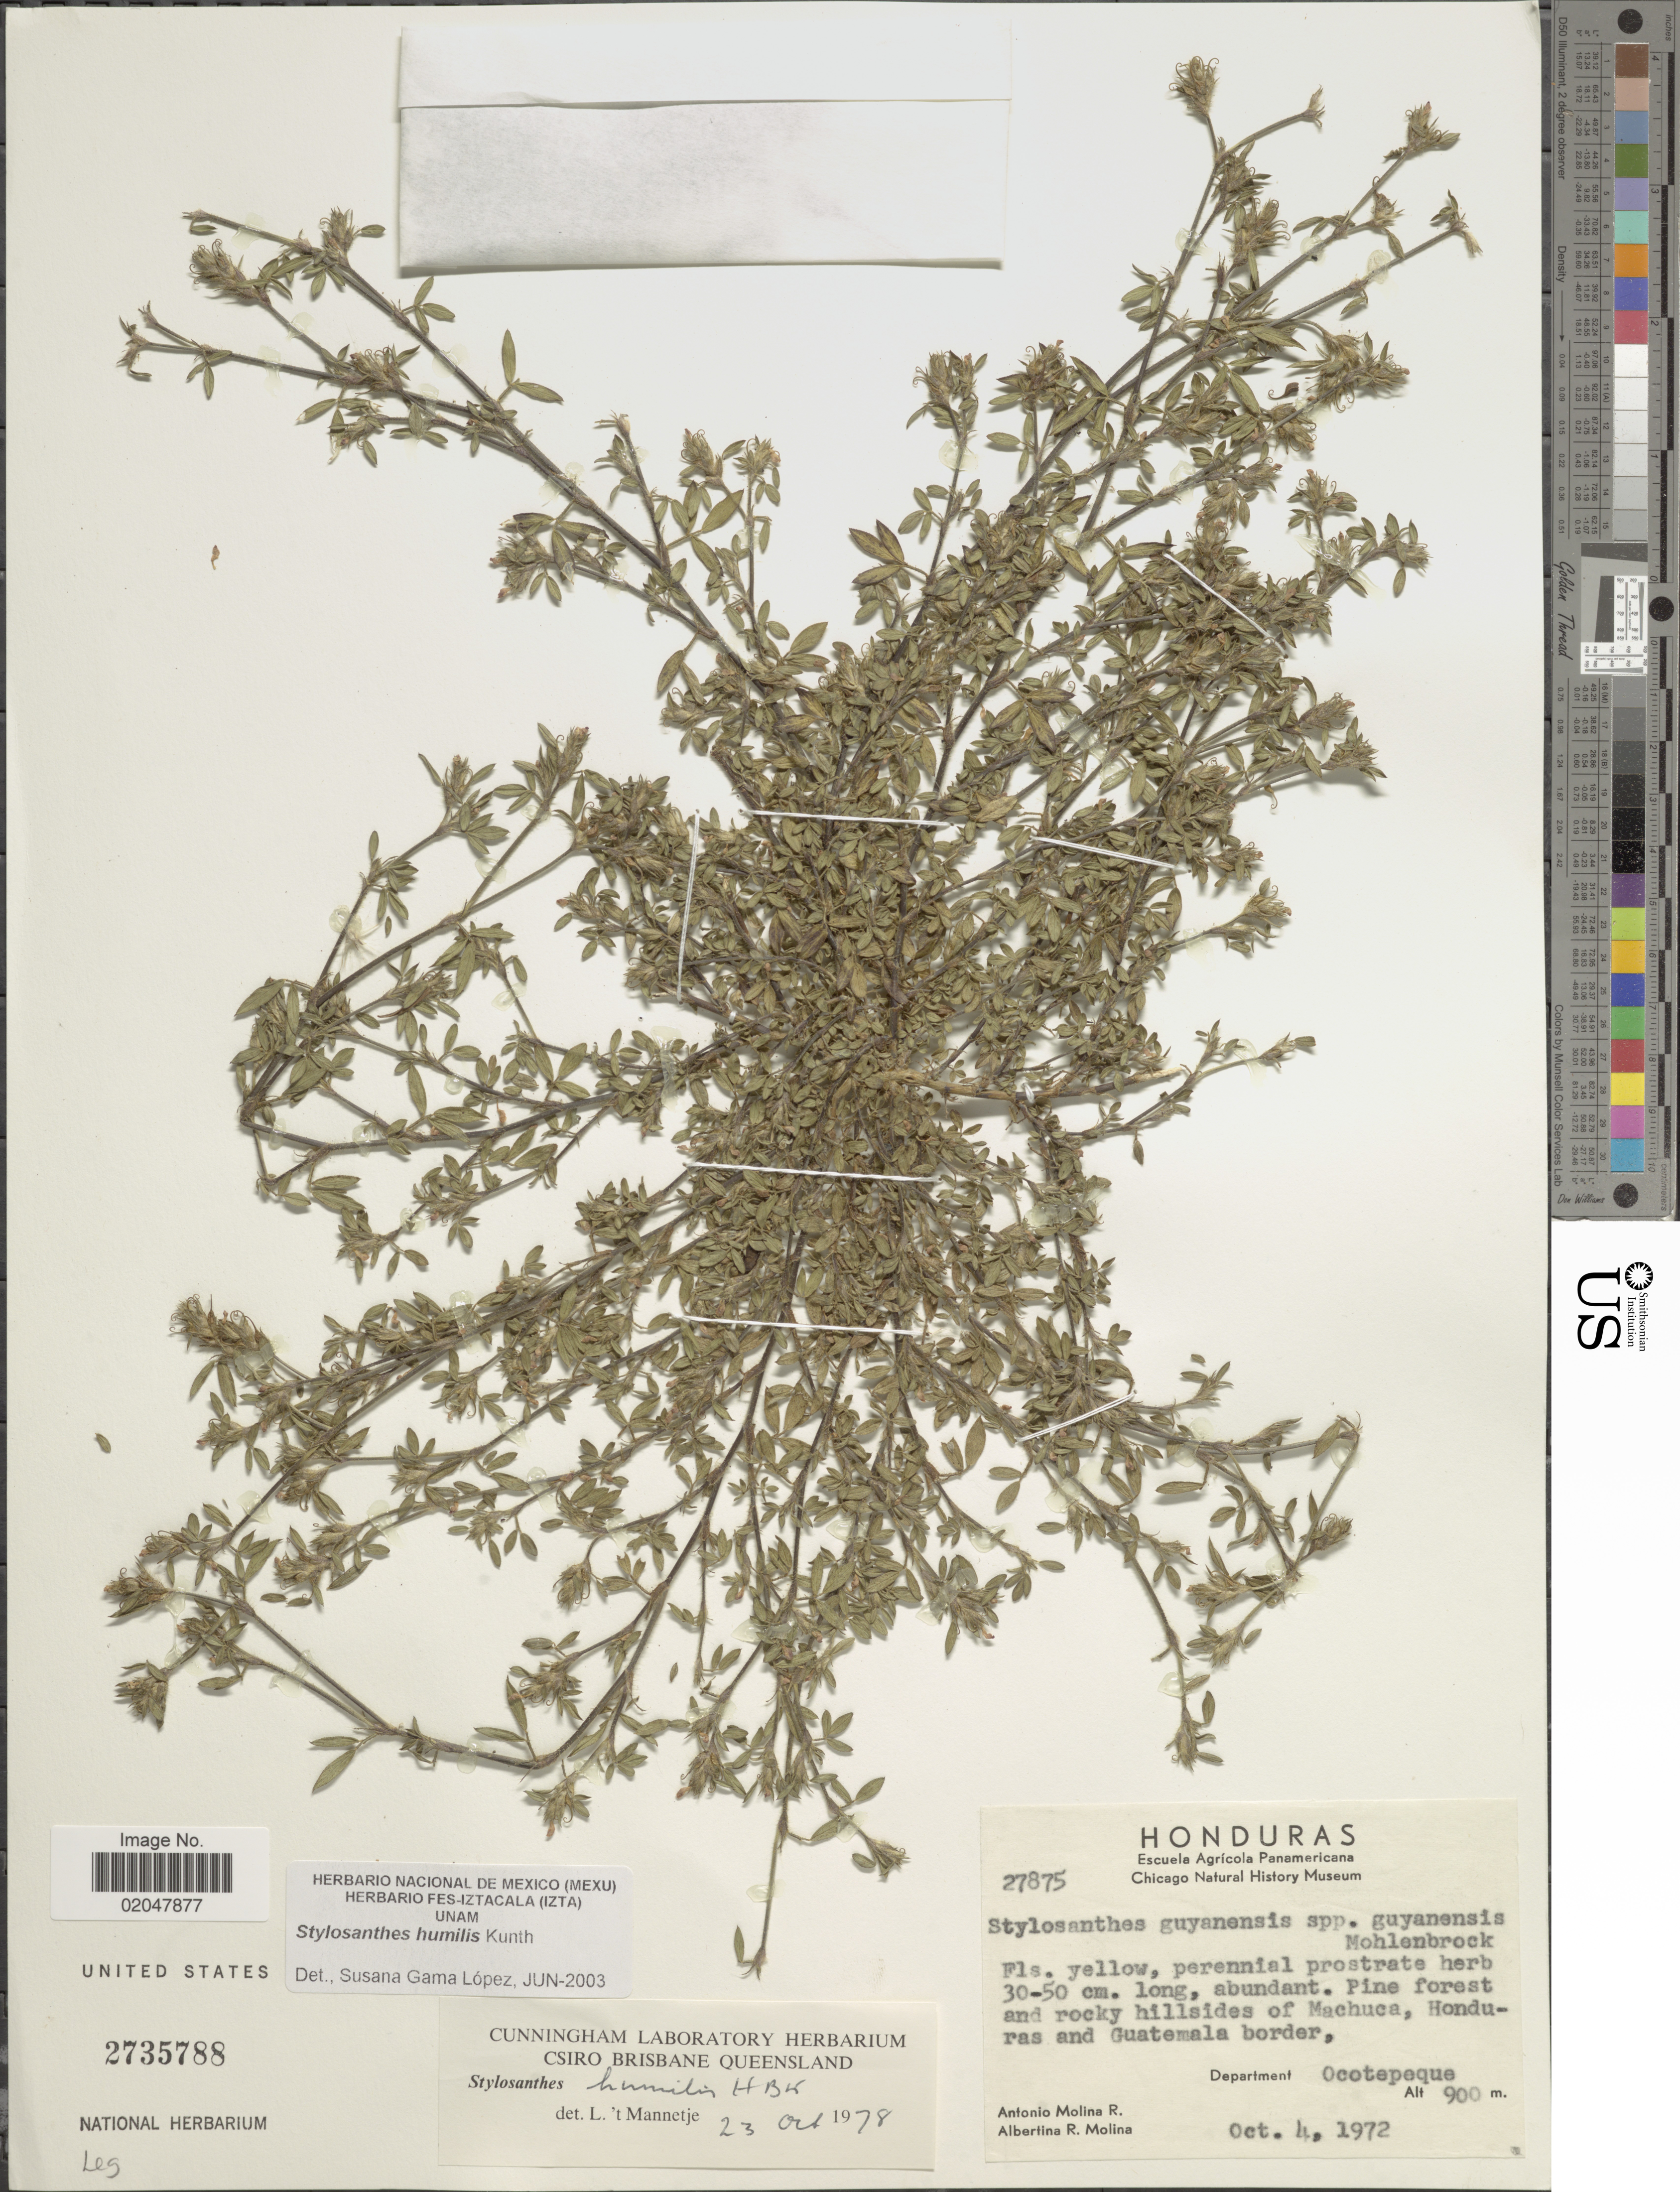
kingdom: Plantae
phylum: Tracheophyta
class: Magnoliopsida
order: Fabales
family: Fabaceae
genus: Stylosanthes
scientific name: Stylosanthes humilis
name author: Kunth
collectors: A. Molina R. & A. R. Molina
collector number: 27875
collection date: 1972-10-04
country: Honduras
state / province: Ocotepeque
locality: Pine forest and rocky hillsides of Machuca, Honduras and Guatemala border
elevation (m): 900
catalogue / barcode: US 2735788